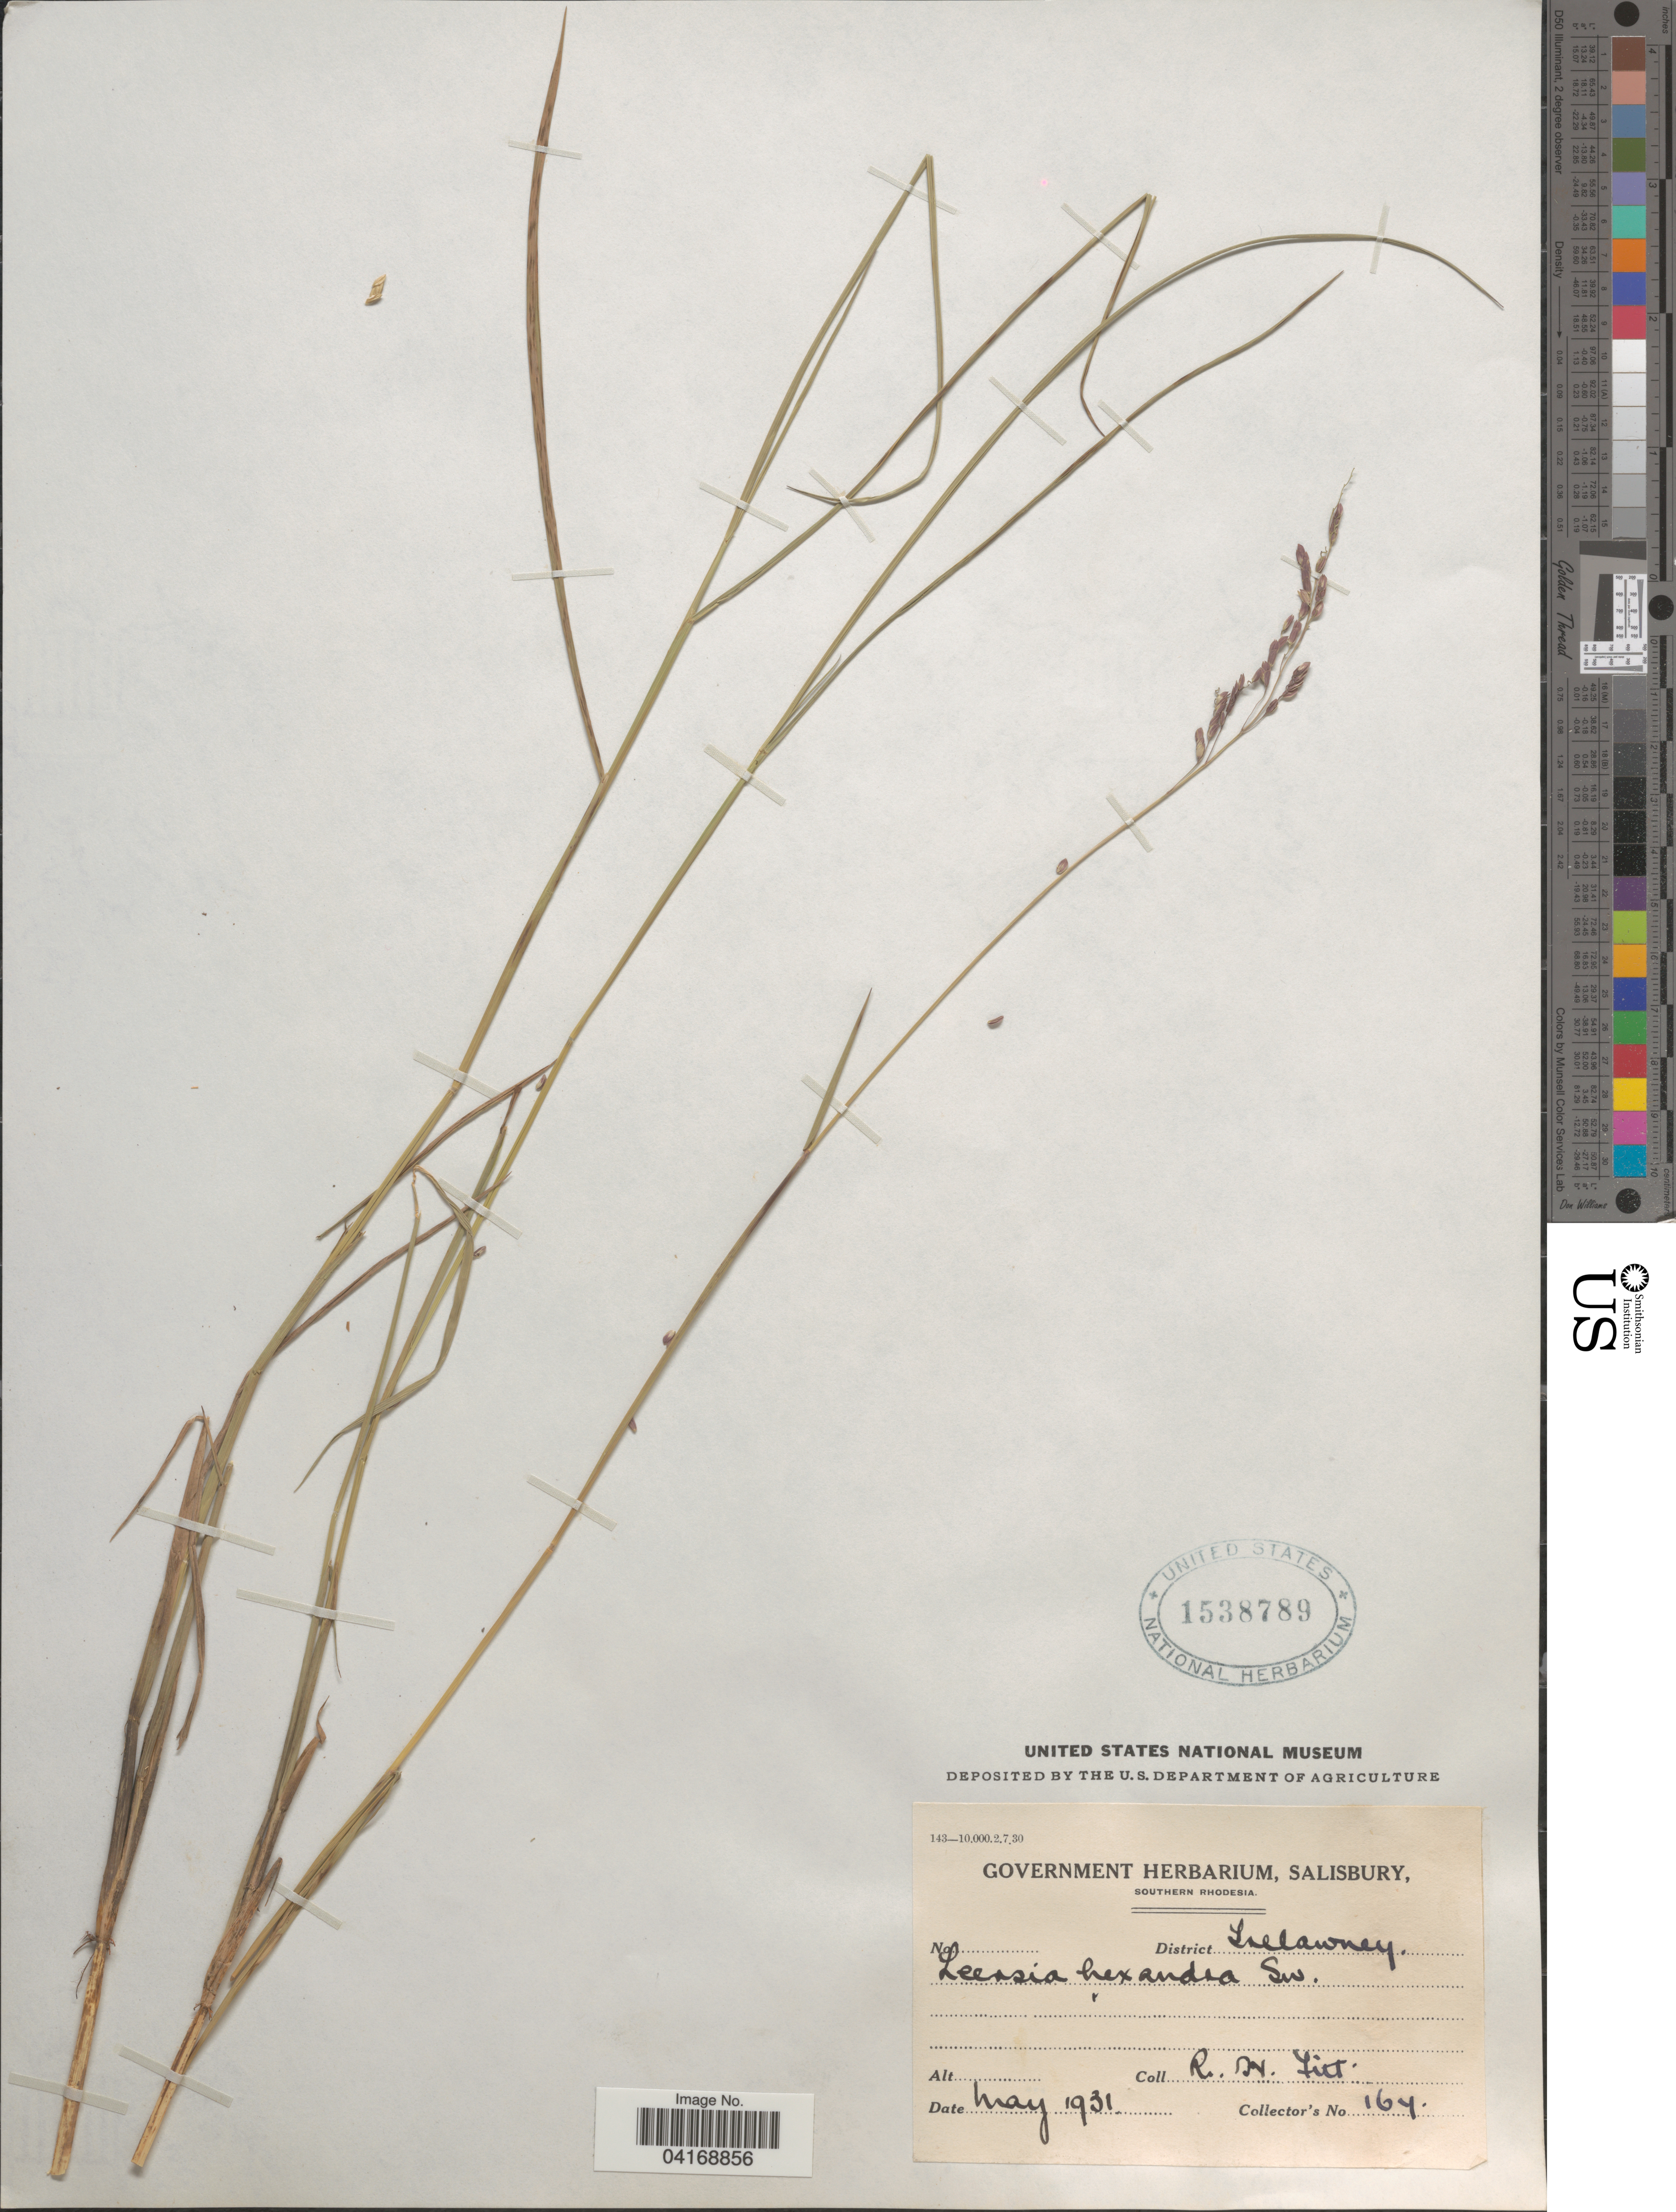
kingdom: Plantae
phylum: Tracheophyta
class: Liliopsida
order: Poales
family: Poaceae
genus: Leersia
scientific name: Leersia hexandra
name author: Sw.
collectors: R. Fitt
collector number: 164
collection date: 1931-05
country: Zimbabwe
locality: Southern Rhodesia. District Trelawney.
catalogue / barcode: US 1538789